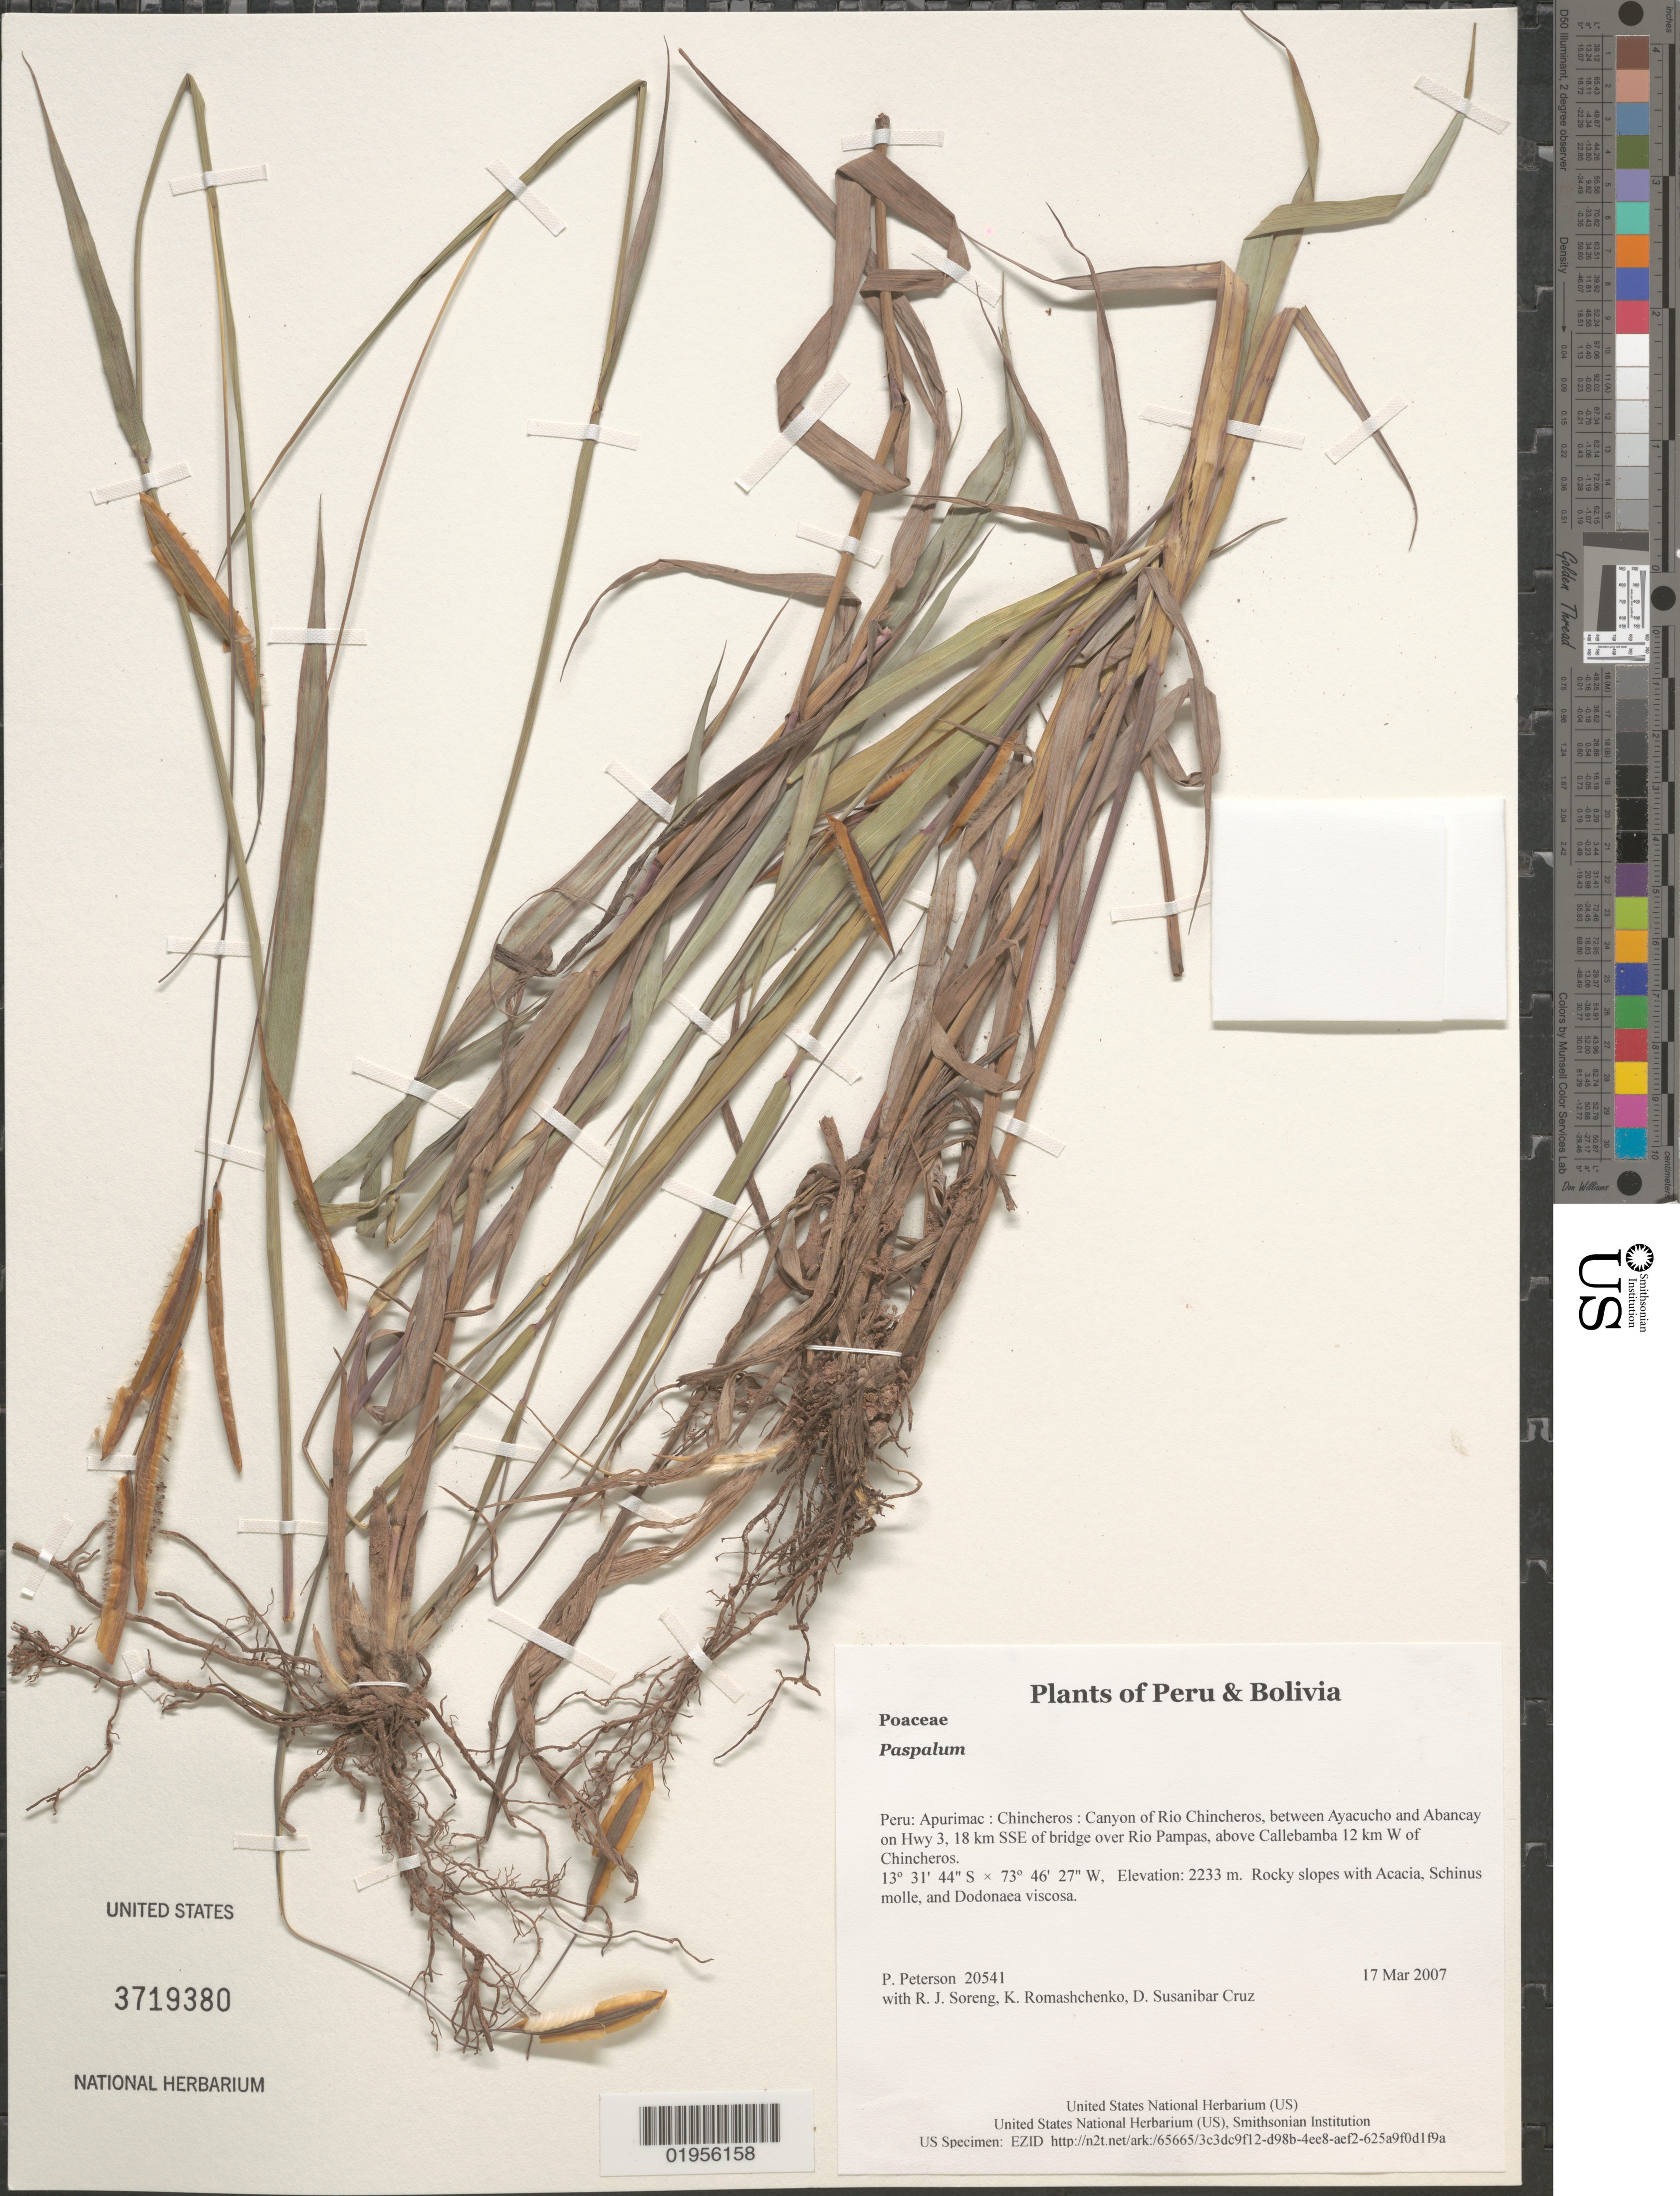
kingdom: Plantae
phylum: Tracheophyta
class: Liliopsida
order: Poales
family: Poaceae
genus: Paspalum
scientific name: Paspalum sp.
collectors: P. M. Peterson, R. J. Soreng, K. Romashchenko & D. Susanibar Cruz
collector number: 20541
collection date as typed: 17 Mar 2007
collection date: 2007-03-17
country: Peru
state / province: Apurímac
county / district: Chincheros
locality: Canyon of Rio Chincheros, between Ayacucho and Abancay on Hwy 3, 18 km SSE of bridge over Rio Pampas, above Callebamba 12 km W of Chincheros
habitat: Rocky slopes with Acacia, Schinus molle, and Dodonaea viscosa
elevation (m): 2233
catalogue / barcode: US 3719380